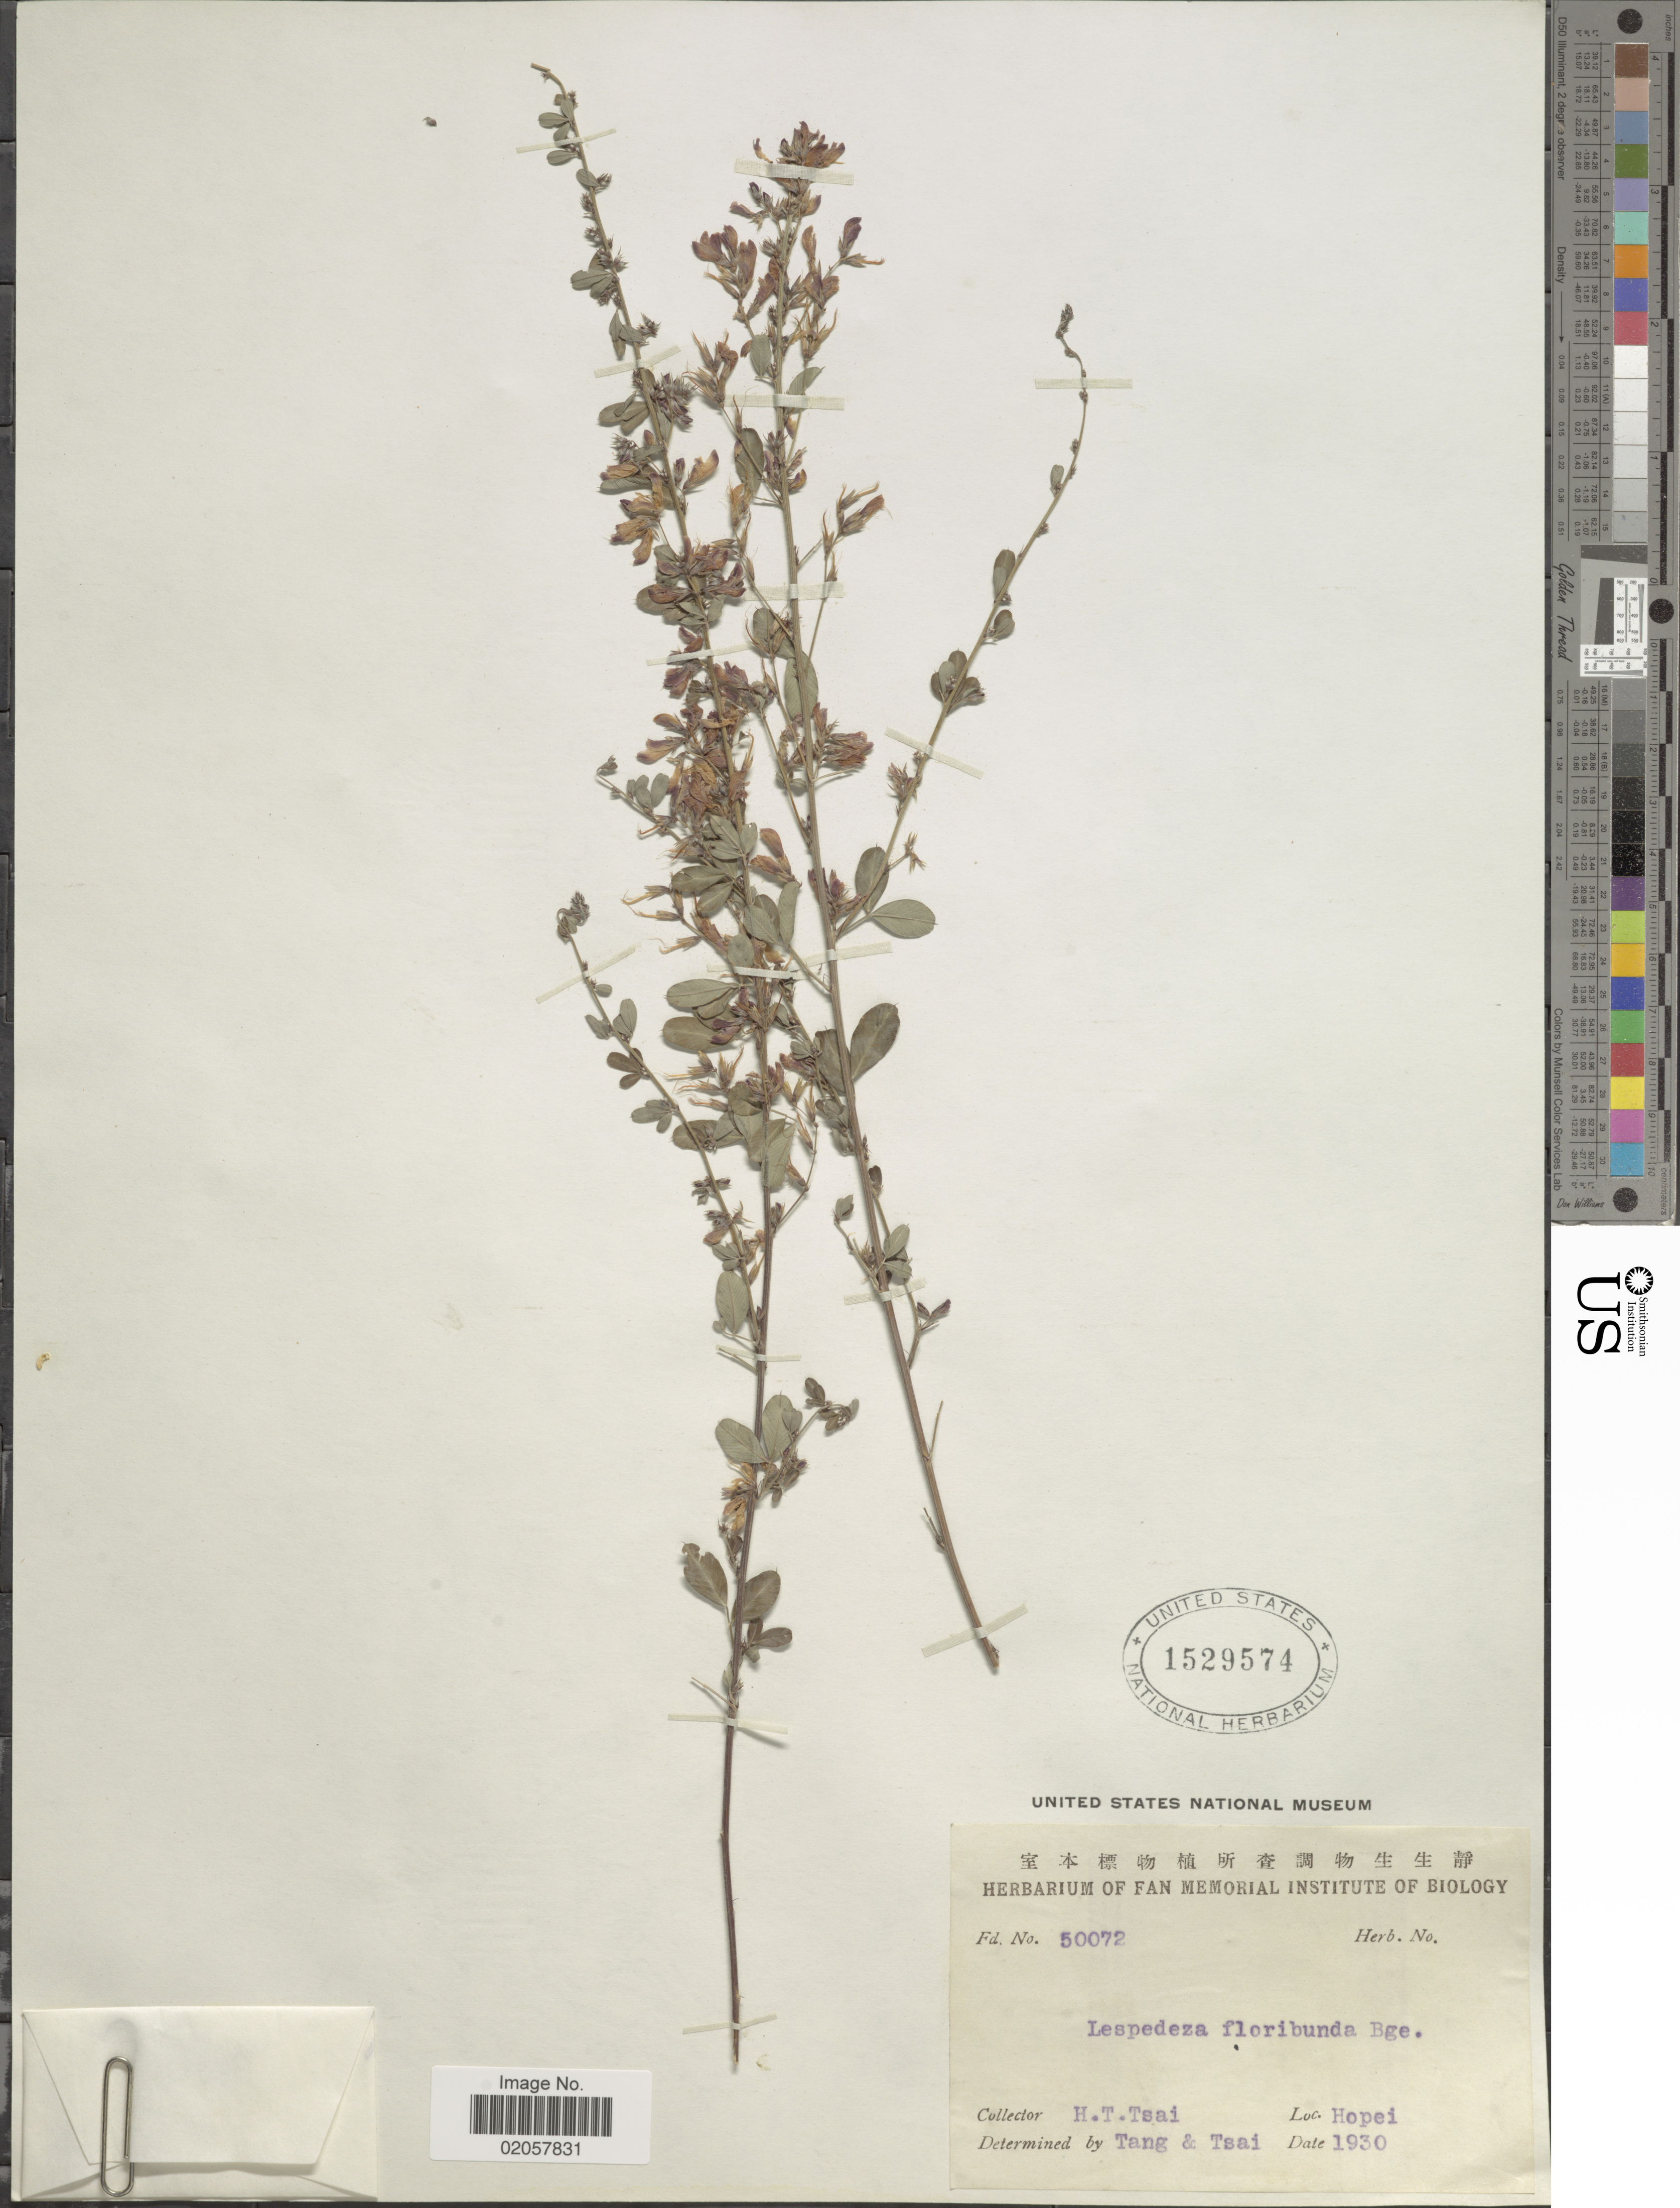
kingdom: Plantae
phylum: Tracheophyta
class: Magnoliopsida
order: Fabales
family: Fabaceae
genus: Lespedeza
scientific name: Lespedeza floribunda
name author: Bunge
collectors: H. Tsai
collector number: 50072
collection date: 1930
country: China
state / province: Hebei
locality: Hopei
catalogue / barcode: US 1529574